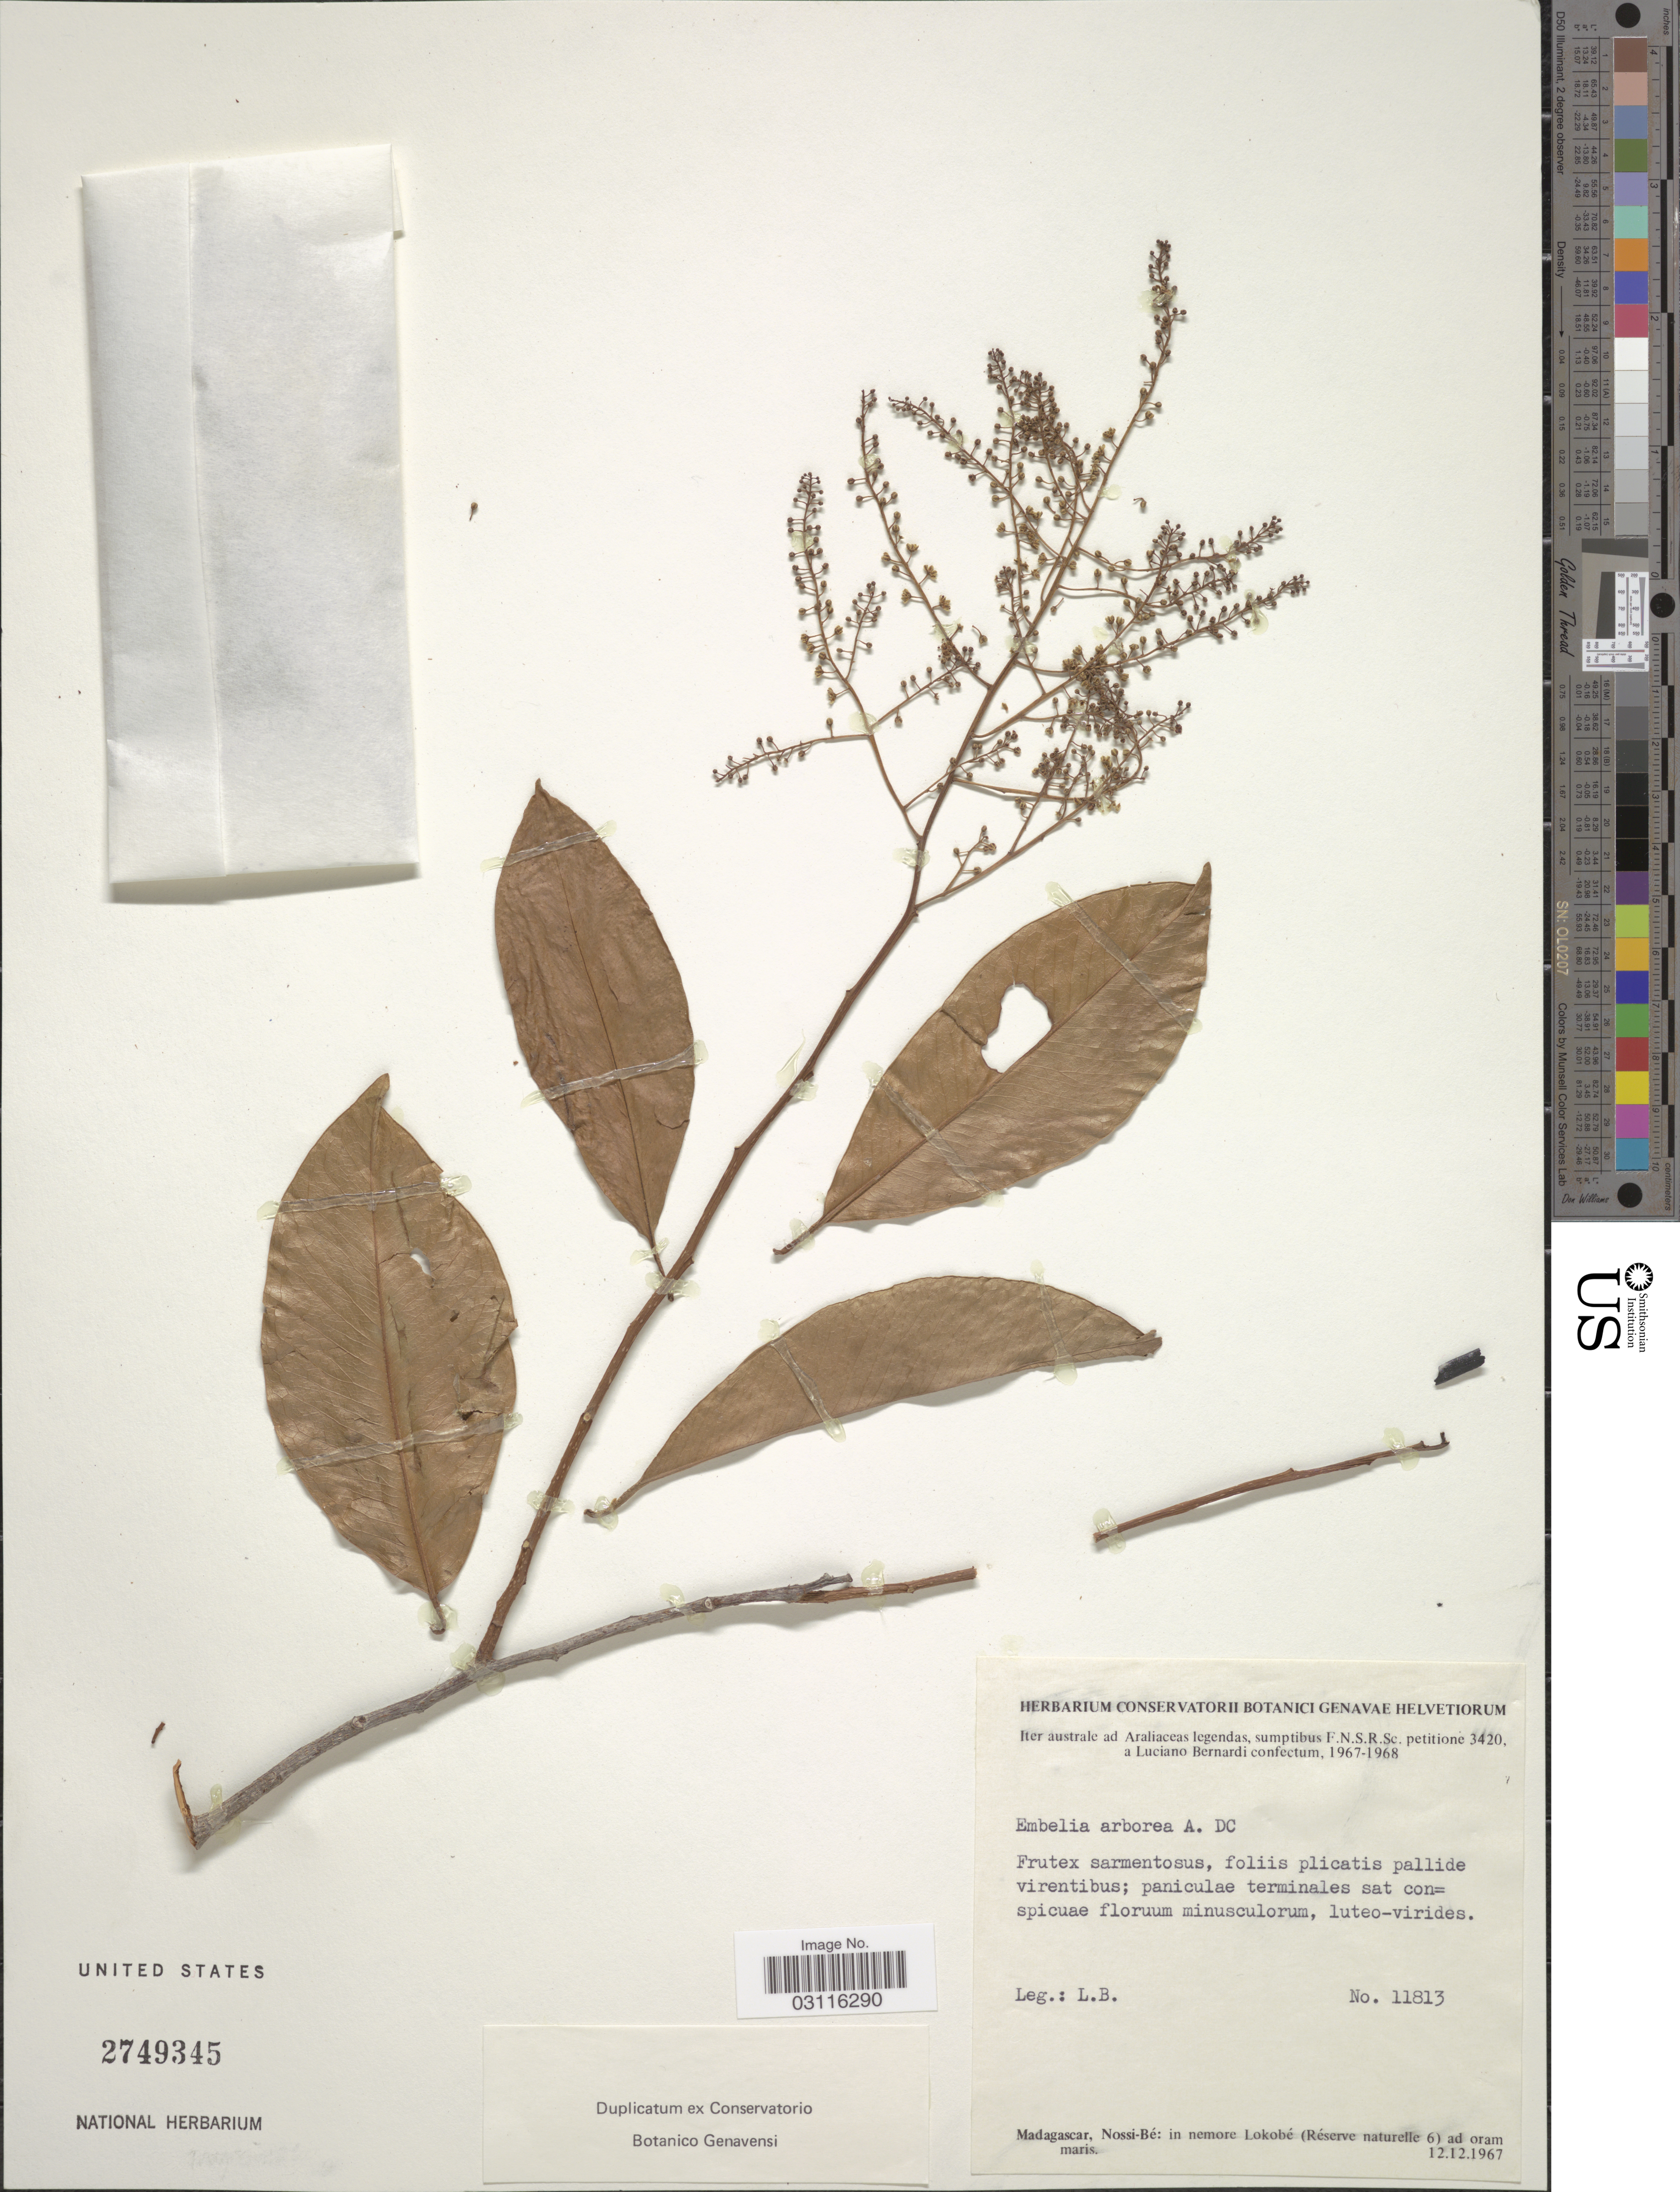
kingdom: Plantae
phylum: Tracheophyta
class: Magnoliopsida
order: Ericales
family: Primulaceae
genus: Embelia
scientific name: Embelia arborea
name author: A. DC.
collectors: L. Bernardi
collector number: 11813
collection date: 1967-12-12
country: Madagascar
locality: Nossi-Bé: in nemore Lokobé (Réserve naturelle 6) ad oram maris.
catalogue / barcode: US 2749345